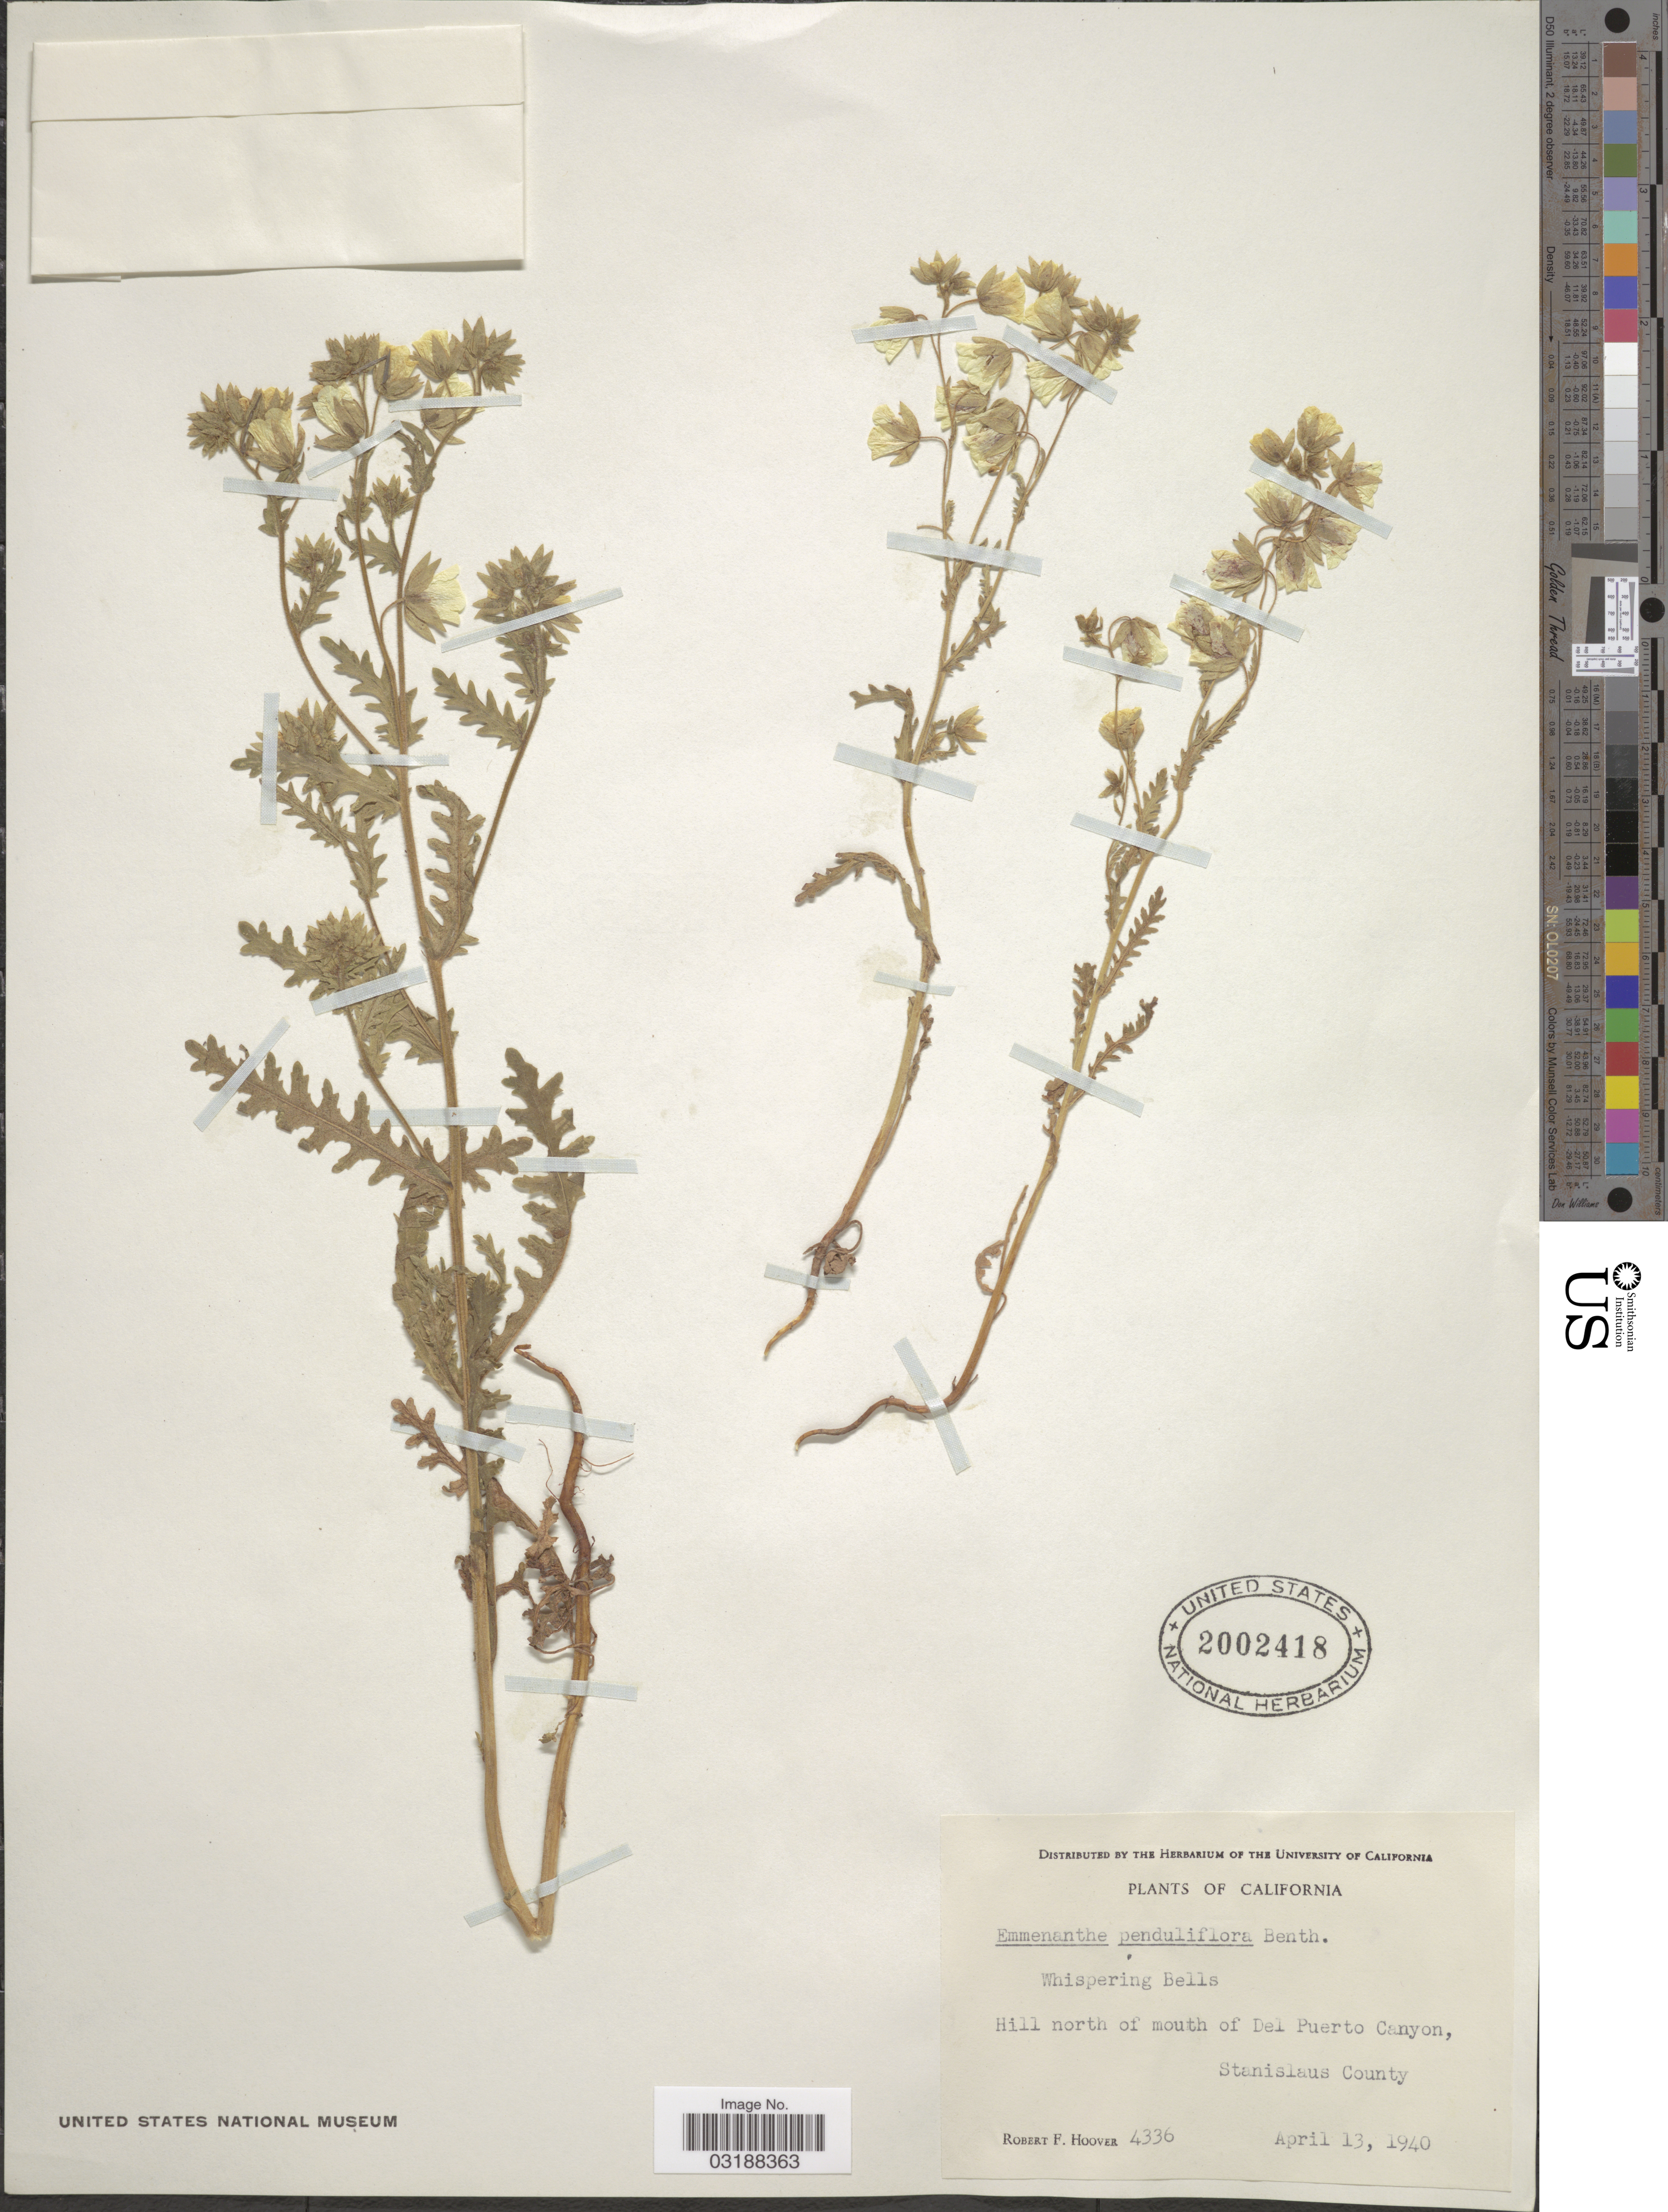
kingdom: Plantae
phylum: Tracheophyta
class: Magnoliopsida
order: Boraginales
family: Hydrophyllaceae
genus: Emmenanthe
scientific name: Emmenanthe penduliflora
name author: Benth.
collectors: R. F. Hoover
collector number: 4336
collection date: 1940-04-13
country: United States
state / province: California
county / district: Stanislaus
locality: Whispering Bells. Hill north of mouth of Del Puerto Canyon, Stanislaus County.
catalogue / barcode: US 2002418